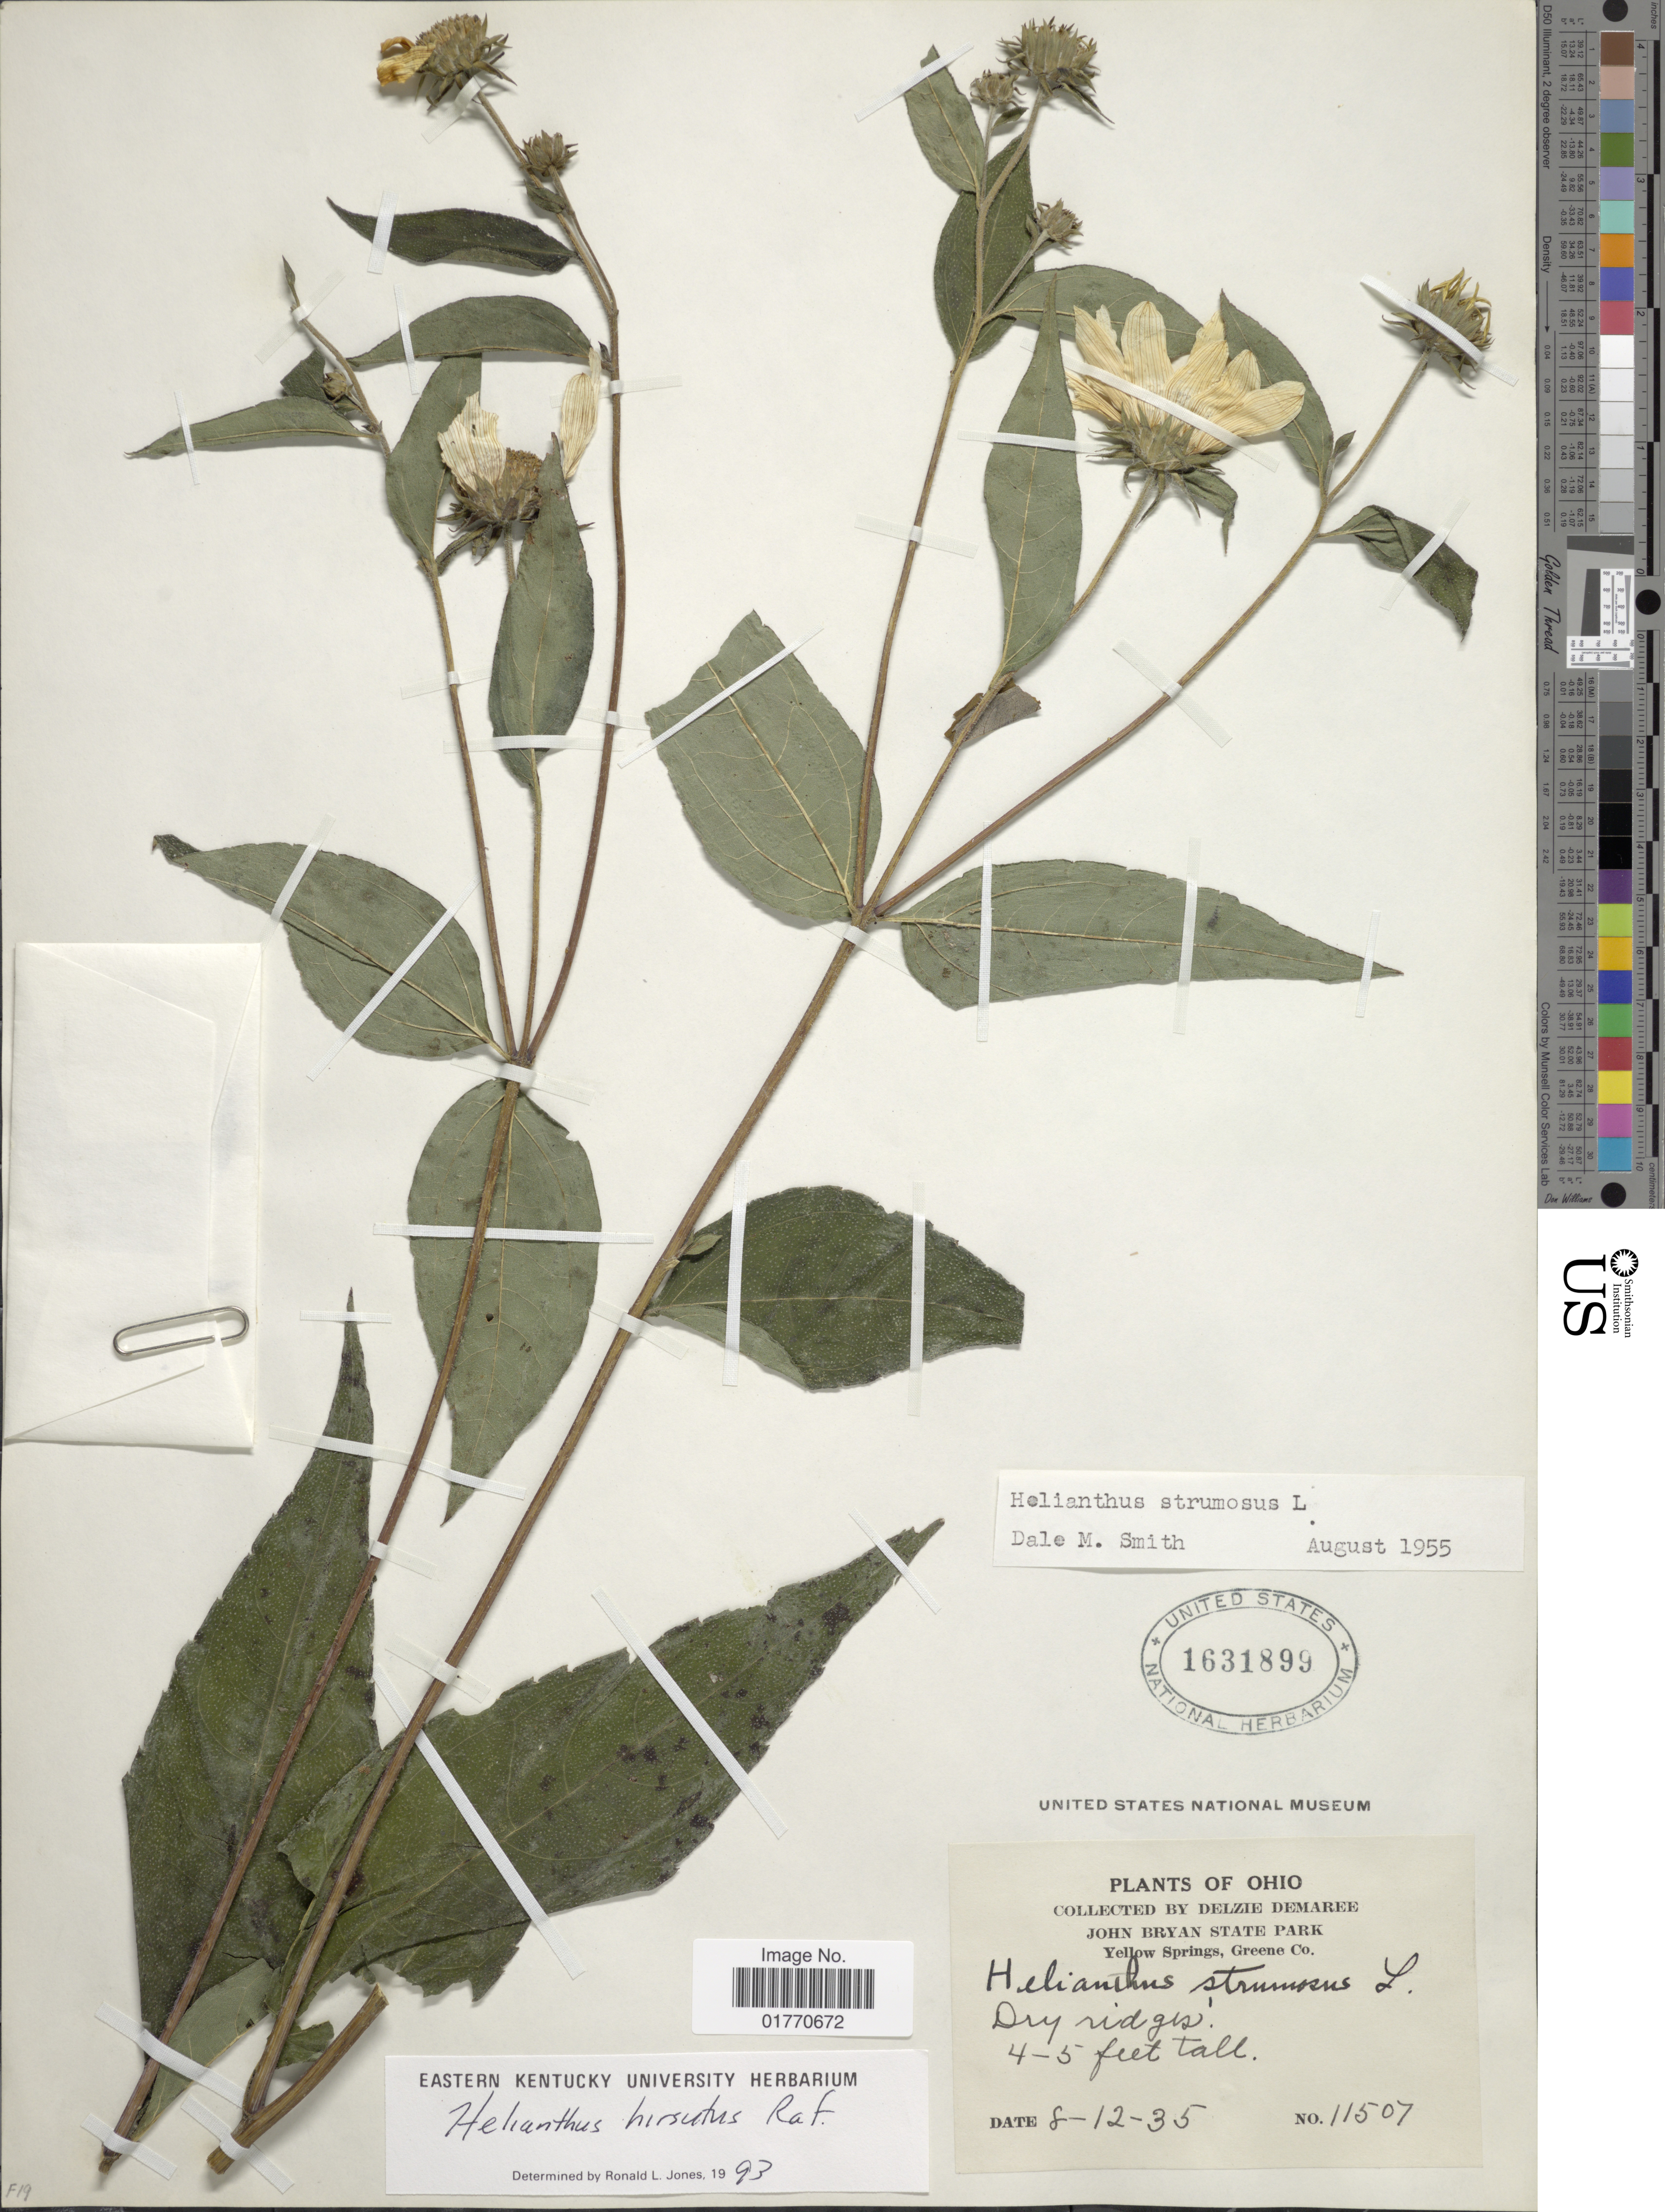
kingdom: Plantae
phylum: Tracheophyta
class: Magnoliopsida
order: Asterales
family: Asteraceae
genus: Helianthus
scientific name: Helianthus hirsutus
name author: Raf.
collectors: D. Demaree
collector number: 11507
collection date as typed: Transcribed d/m/y: 12/8/35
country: United States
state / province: Ohio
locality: John Bryan State Park, Yellow Springs, Greene Co., dry ridges.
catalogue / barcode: US 1631899